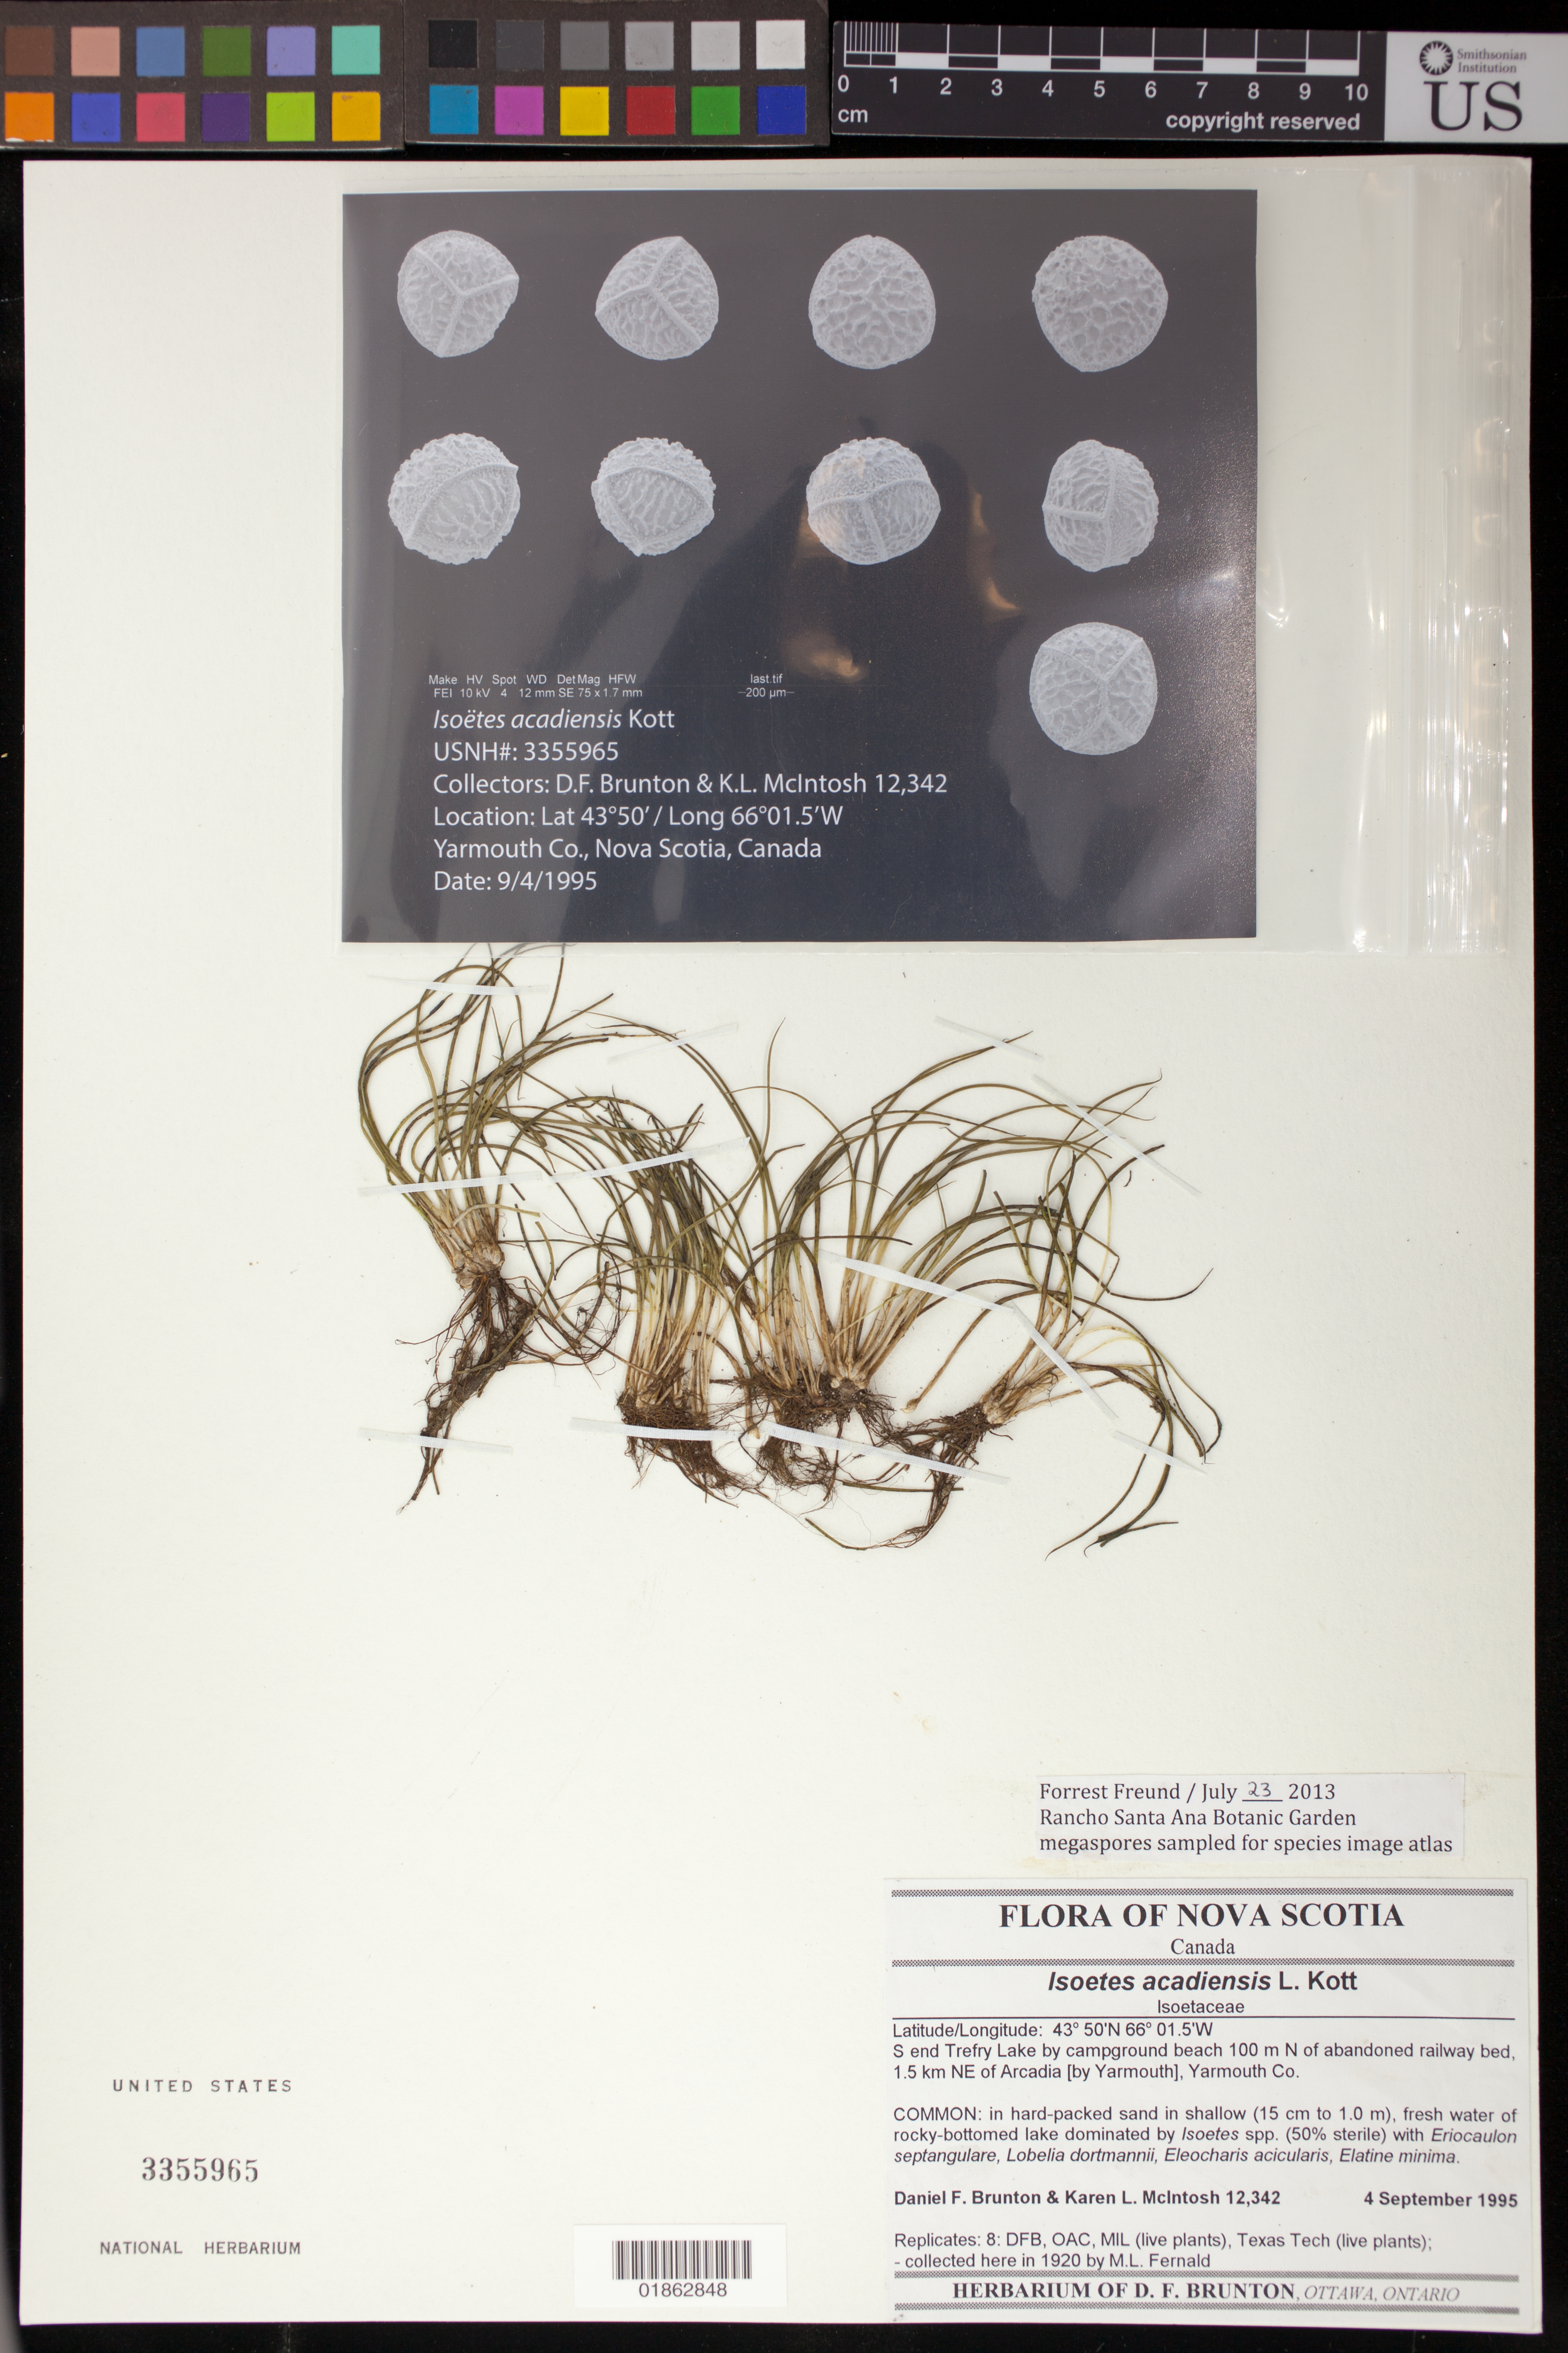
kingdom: Plantae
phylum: Tracheophyta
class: Lycopodiopsida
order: Isoetales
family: Isoetaceae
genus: Isoetes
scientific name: Isoetes acadiensis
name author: Kott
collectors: D. Brunton & K. McIntosh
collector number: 12342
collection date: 1995-09-04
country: Canada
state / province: Nova Scotia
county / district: Yarmouth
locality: S end Trefy Lake by campground beach 100 m N of abandoned railway bed, 1.5 km NE of Arcadia [by Yarmouth], Yarmouth Co.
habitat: In hard-packed sand in shallow(15 cm to 1.0 m), fresh water of rocky-bottomed lake.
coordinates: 43 50 N, 66 01.5W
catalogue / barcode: US 3355965